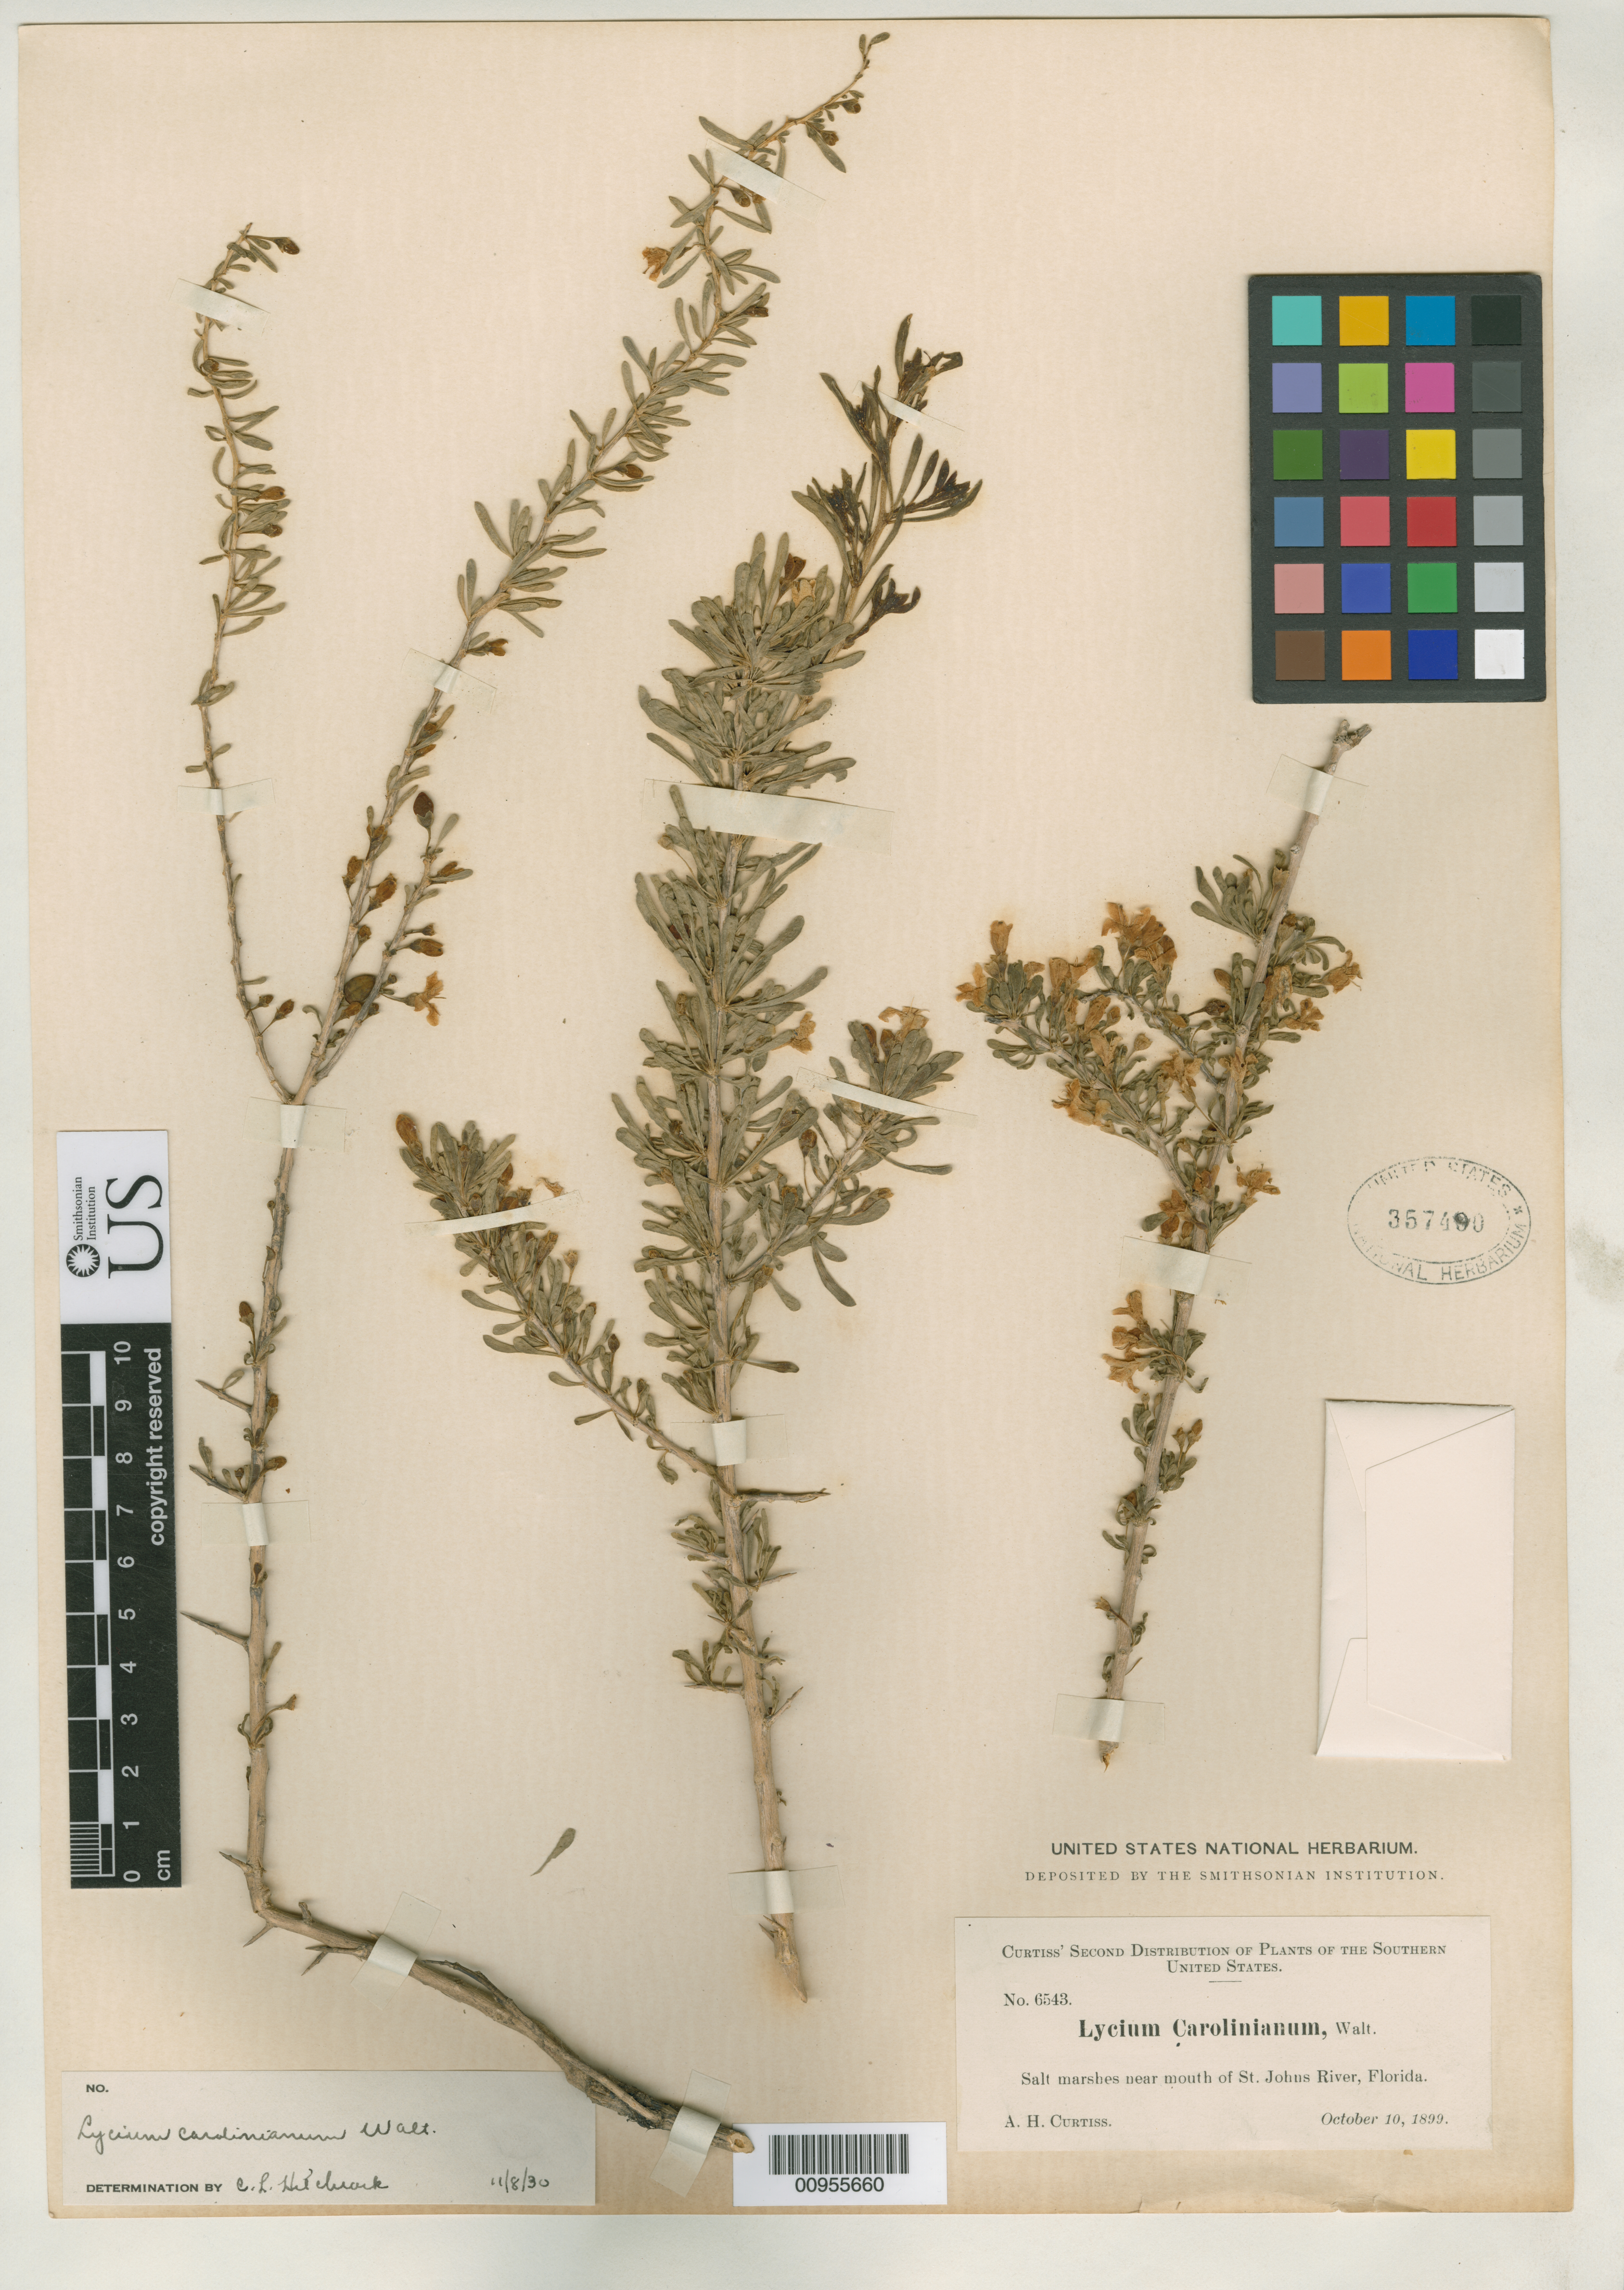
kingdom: Plantae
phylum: Tracheophyta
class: Magnoliopsida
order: Solanales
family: Solanaceae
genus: Lycium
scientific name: Lycium carolinianum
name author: Walter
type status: Isoneotype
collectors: A. H. Curtiss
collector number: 6543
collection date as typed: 10 Oct 1899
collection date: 1899-10-10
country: United States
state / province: Florida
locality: Salt marshes near mouth of St. Johns River, Florida.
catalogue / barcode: US 357490